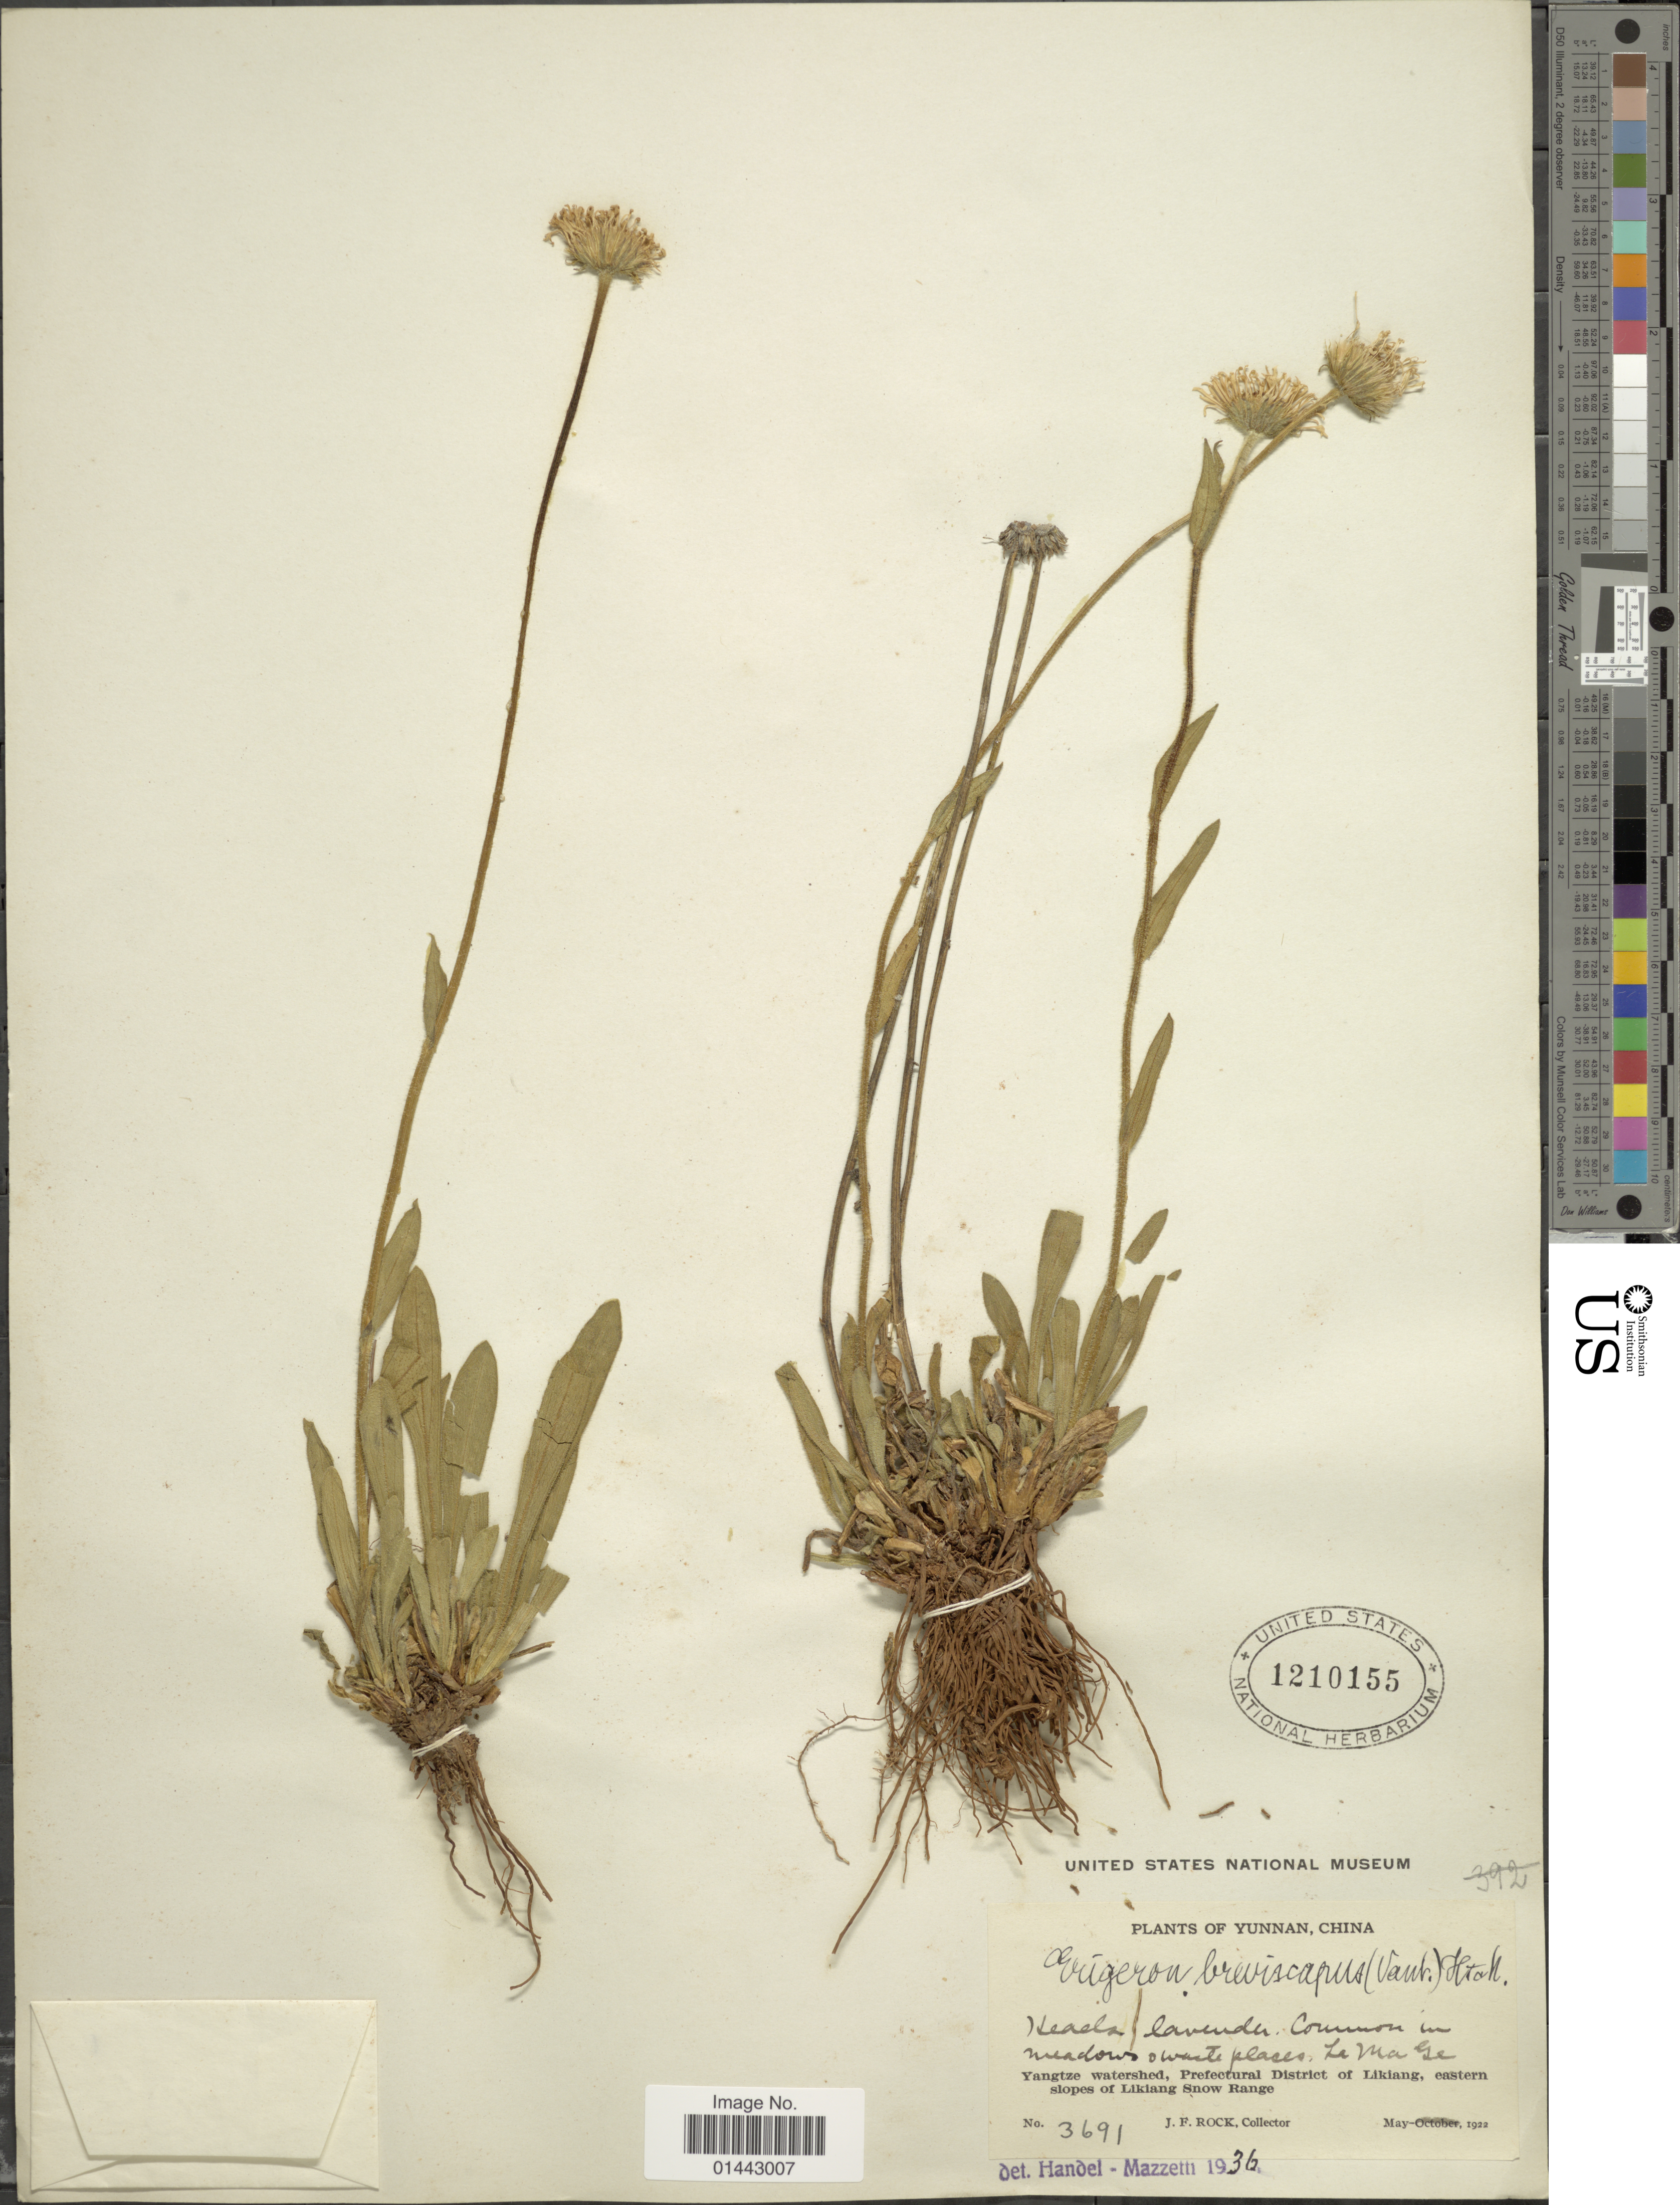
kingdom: Plantae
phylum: Tracheophyta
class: Magnoliopsida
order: Asterales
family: Asteraceae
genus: Erigeron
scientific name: Erigeron breviscapus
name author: (Vaniot) Hand.-Mazz.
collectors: J. Rock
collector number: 3691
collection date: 1922-05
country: China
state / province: Yunnan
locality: Yangtze watershed, Prefectural District of Likiang, eastern slopes of Likiang Show Range.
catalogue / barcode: US 1210155